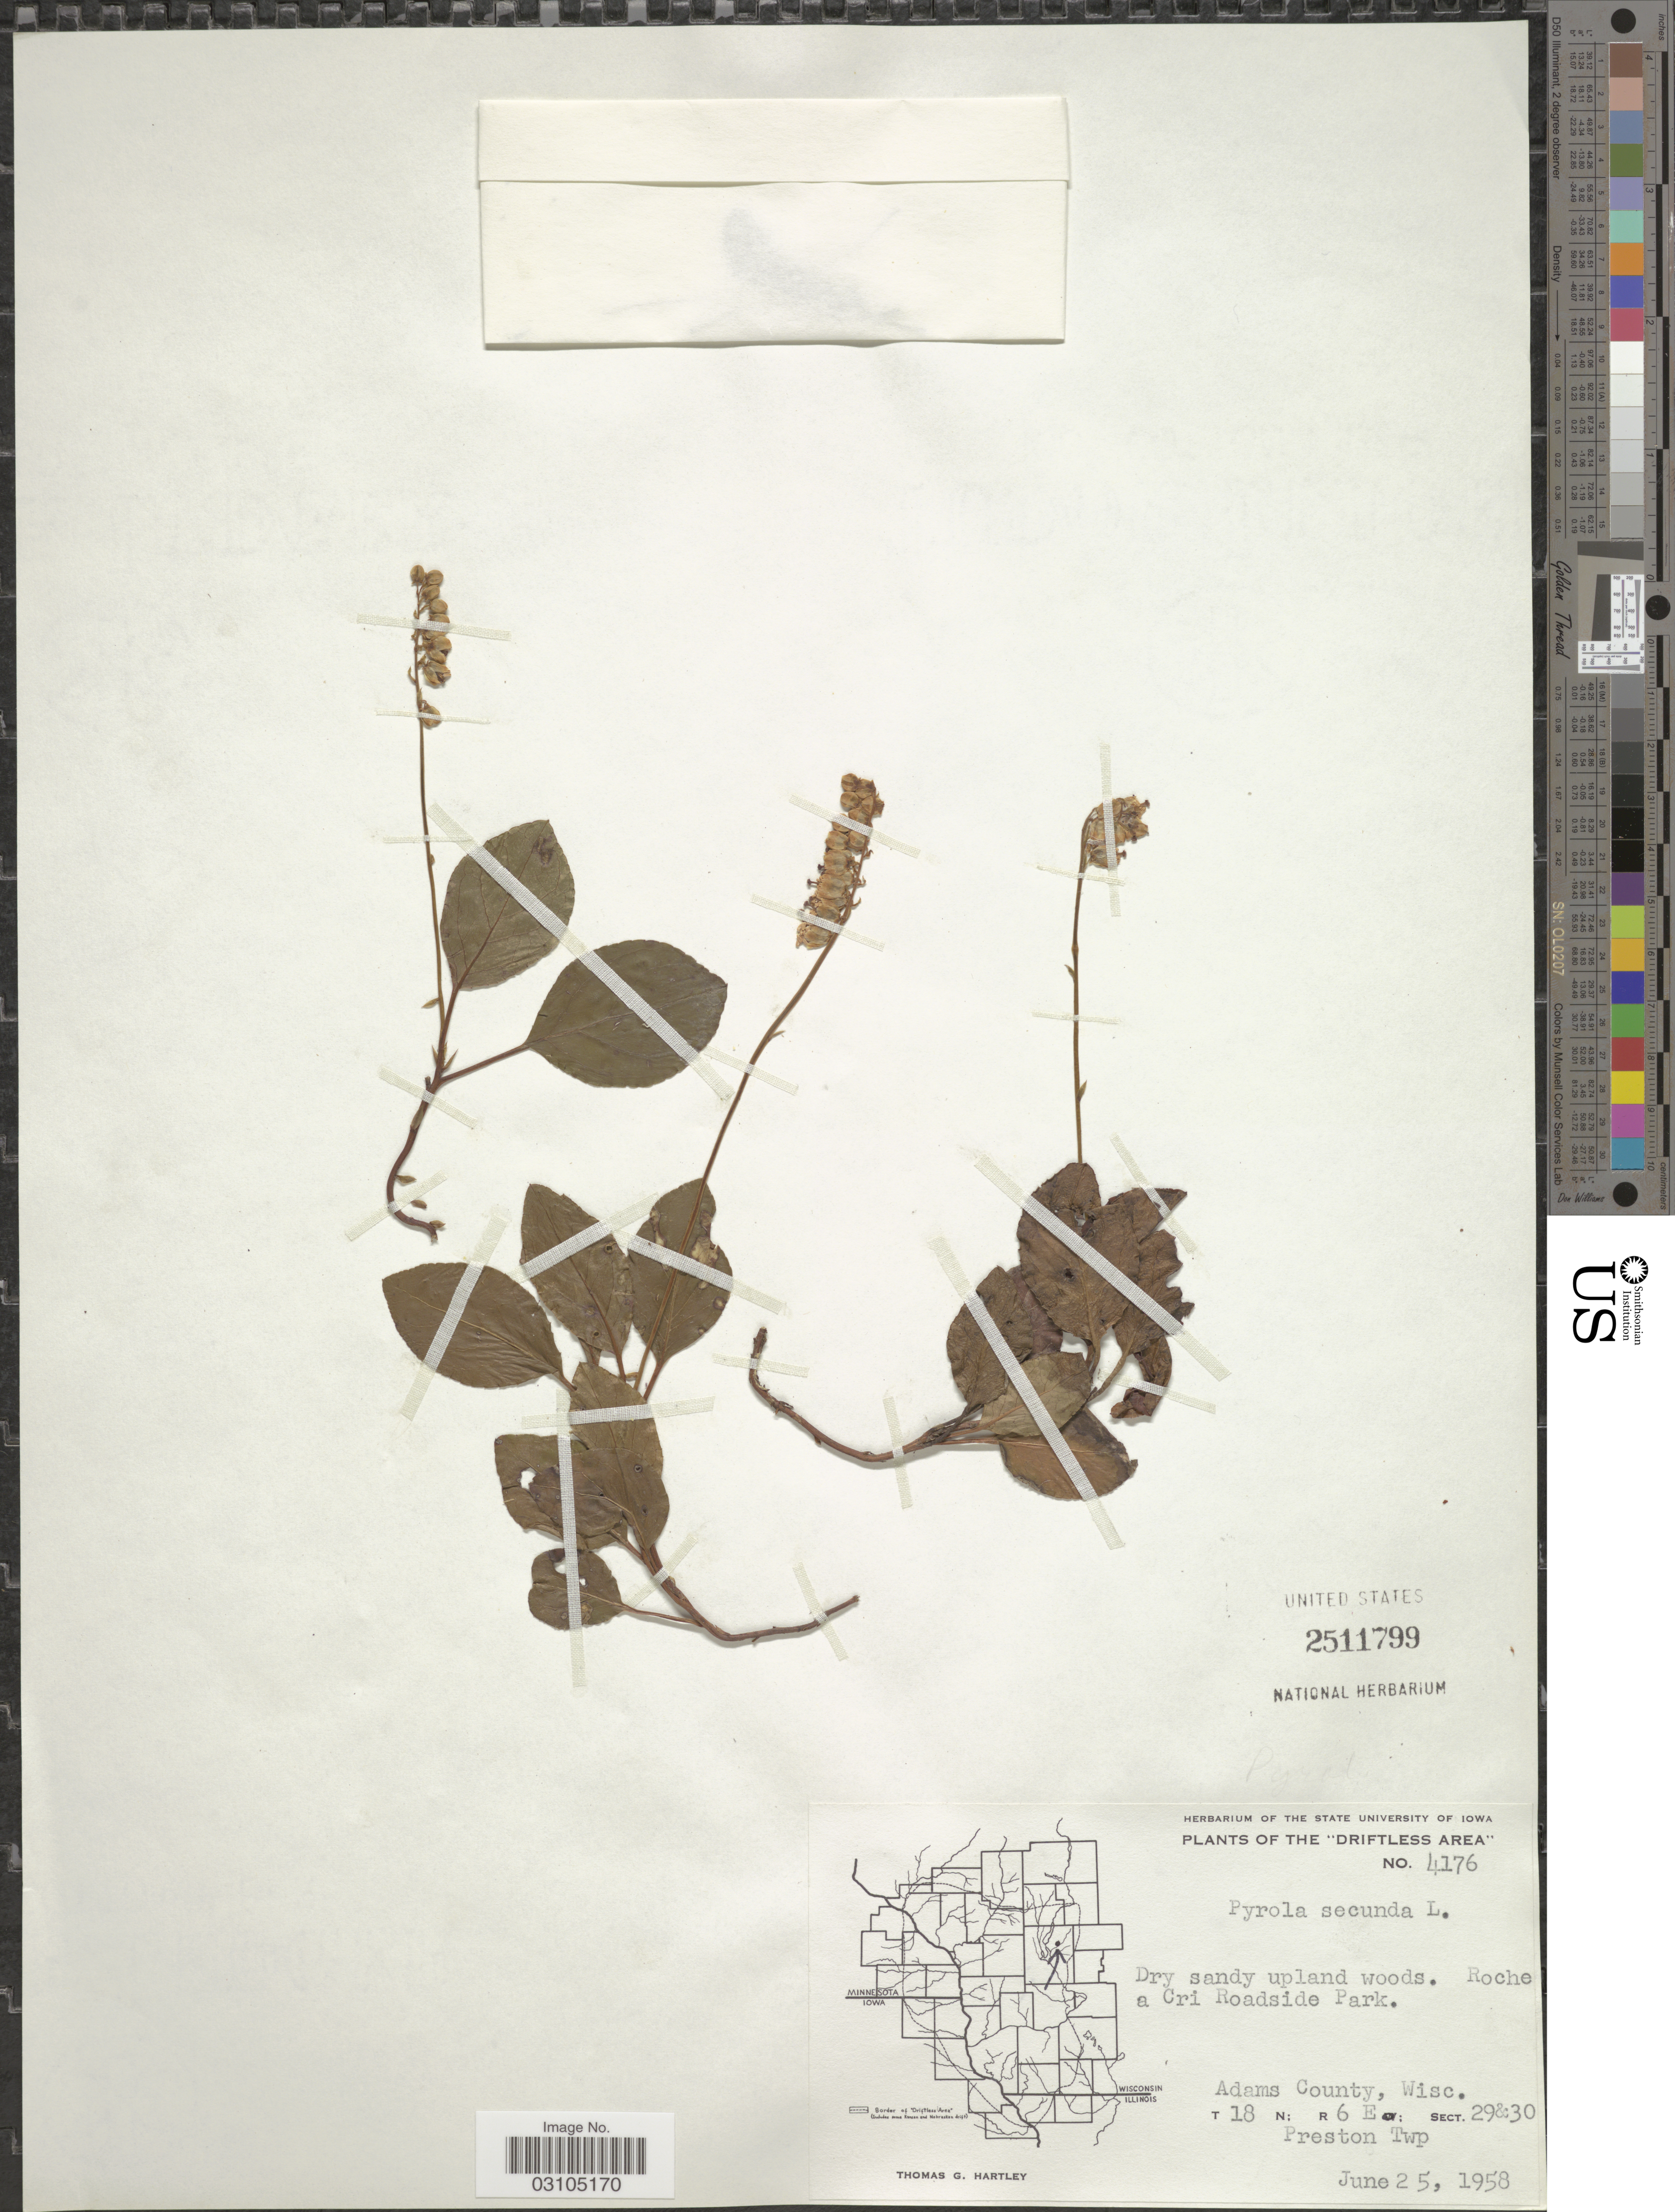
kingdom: Plantae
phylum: Tracheophyta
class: Magnoliopsida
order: Ericales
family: Ericaceae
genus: Orthilia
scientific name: Orthilia secunda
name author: (L.) House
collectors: T. Hartley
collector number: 4176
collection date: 1958-06-25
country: United States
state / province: Wisconsin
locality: Driftless Area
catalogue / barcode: US 2511799